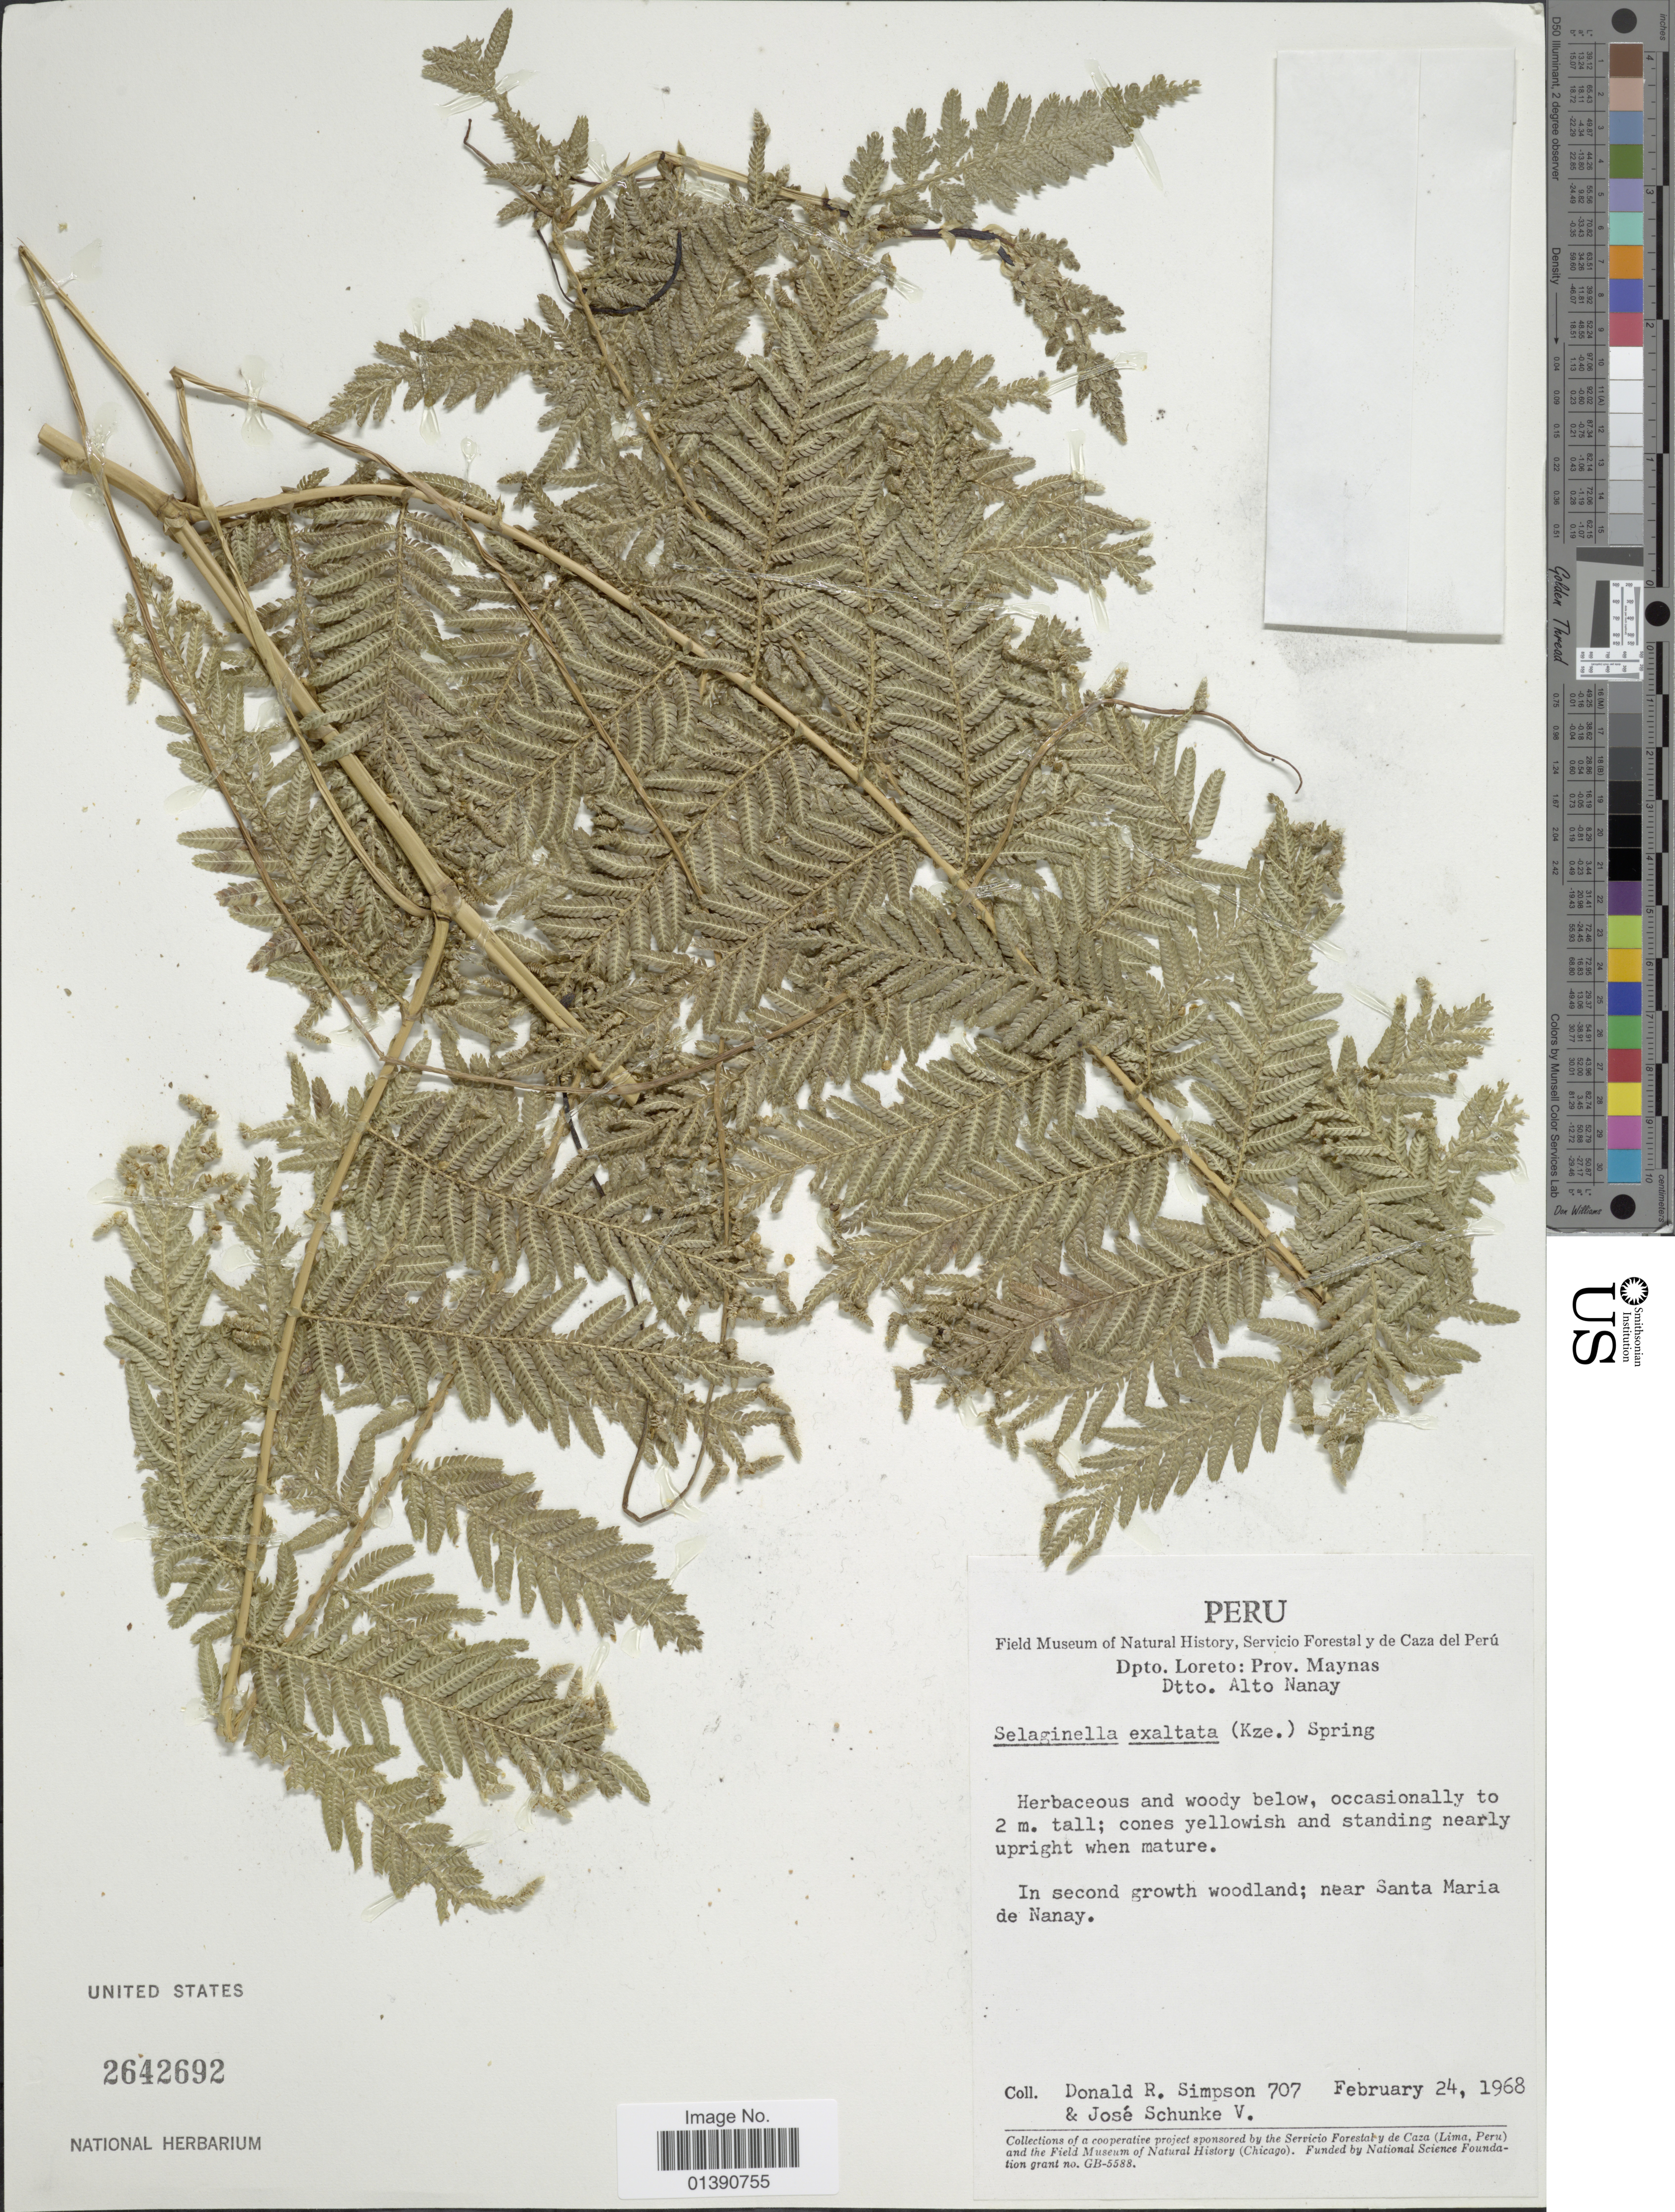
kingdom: Plantae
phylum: Tracheophyta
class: Lycopodiopsida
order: Selaginellales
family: Selaginellaceae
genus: Selaginella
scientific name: Selaginella exaltata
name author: (Kunze) Spring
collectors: D. R. Simpson & J. Schunke Vigo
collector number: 707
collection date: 1968-02-24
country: Peru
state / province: Loreto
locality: Prov. Maynas Dtto Alto Nanay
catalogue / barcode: US 2642692